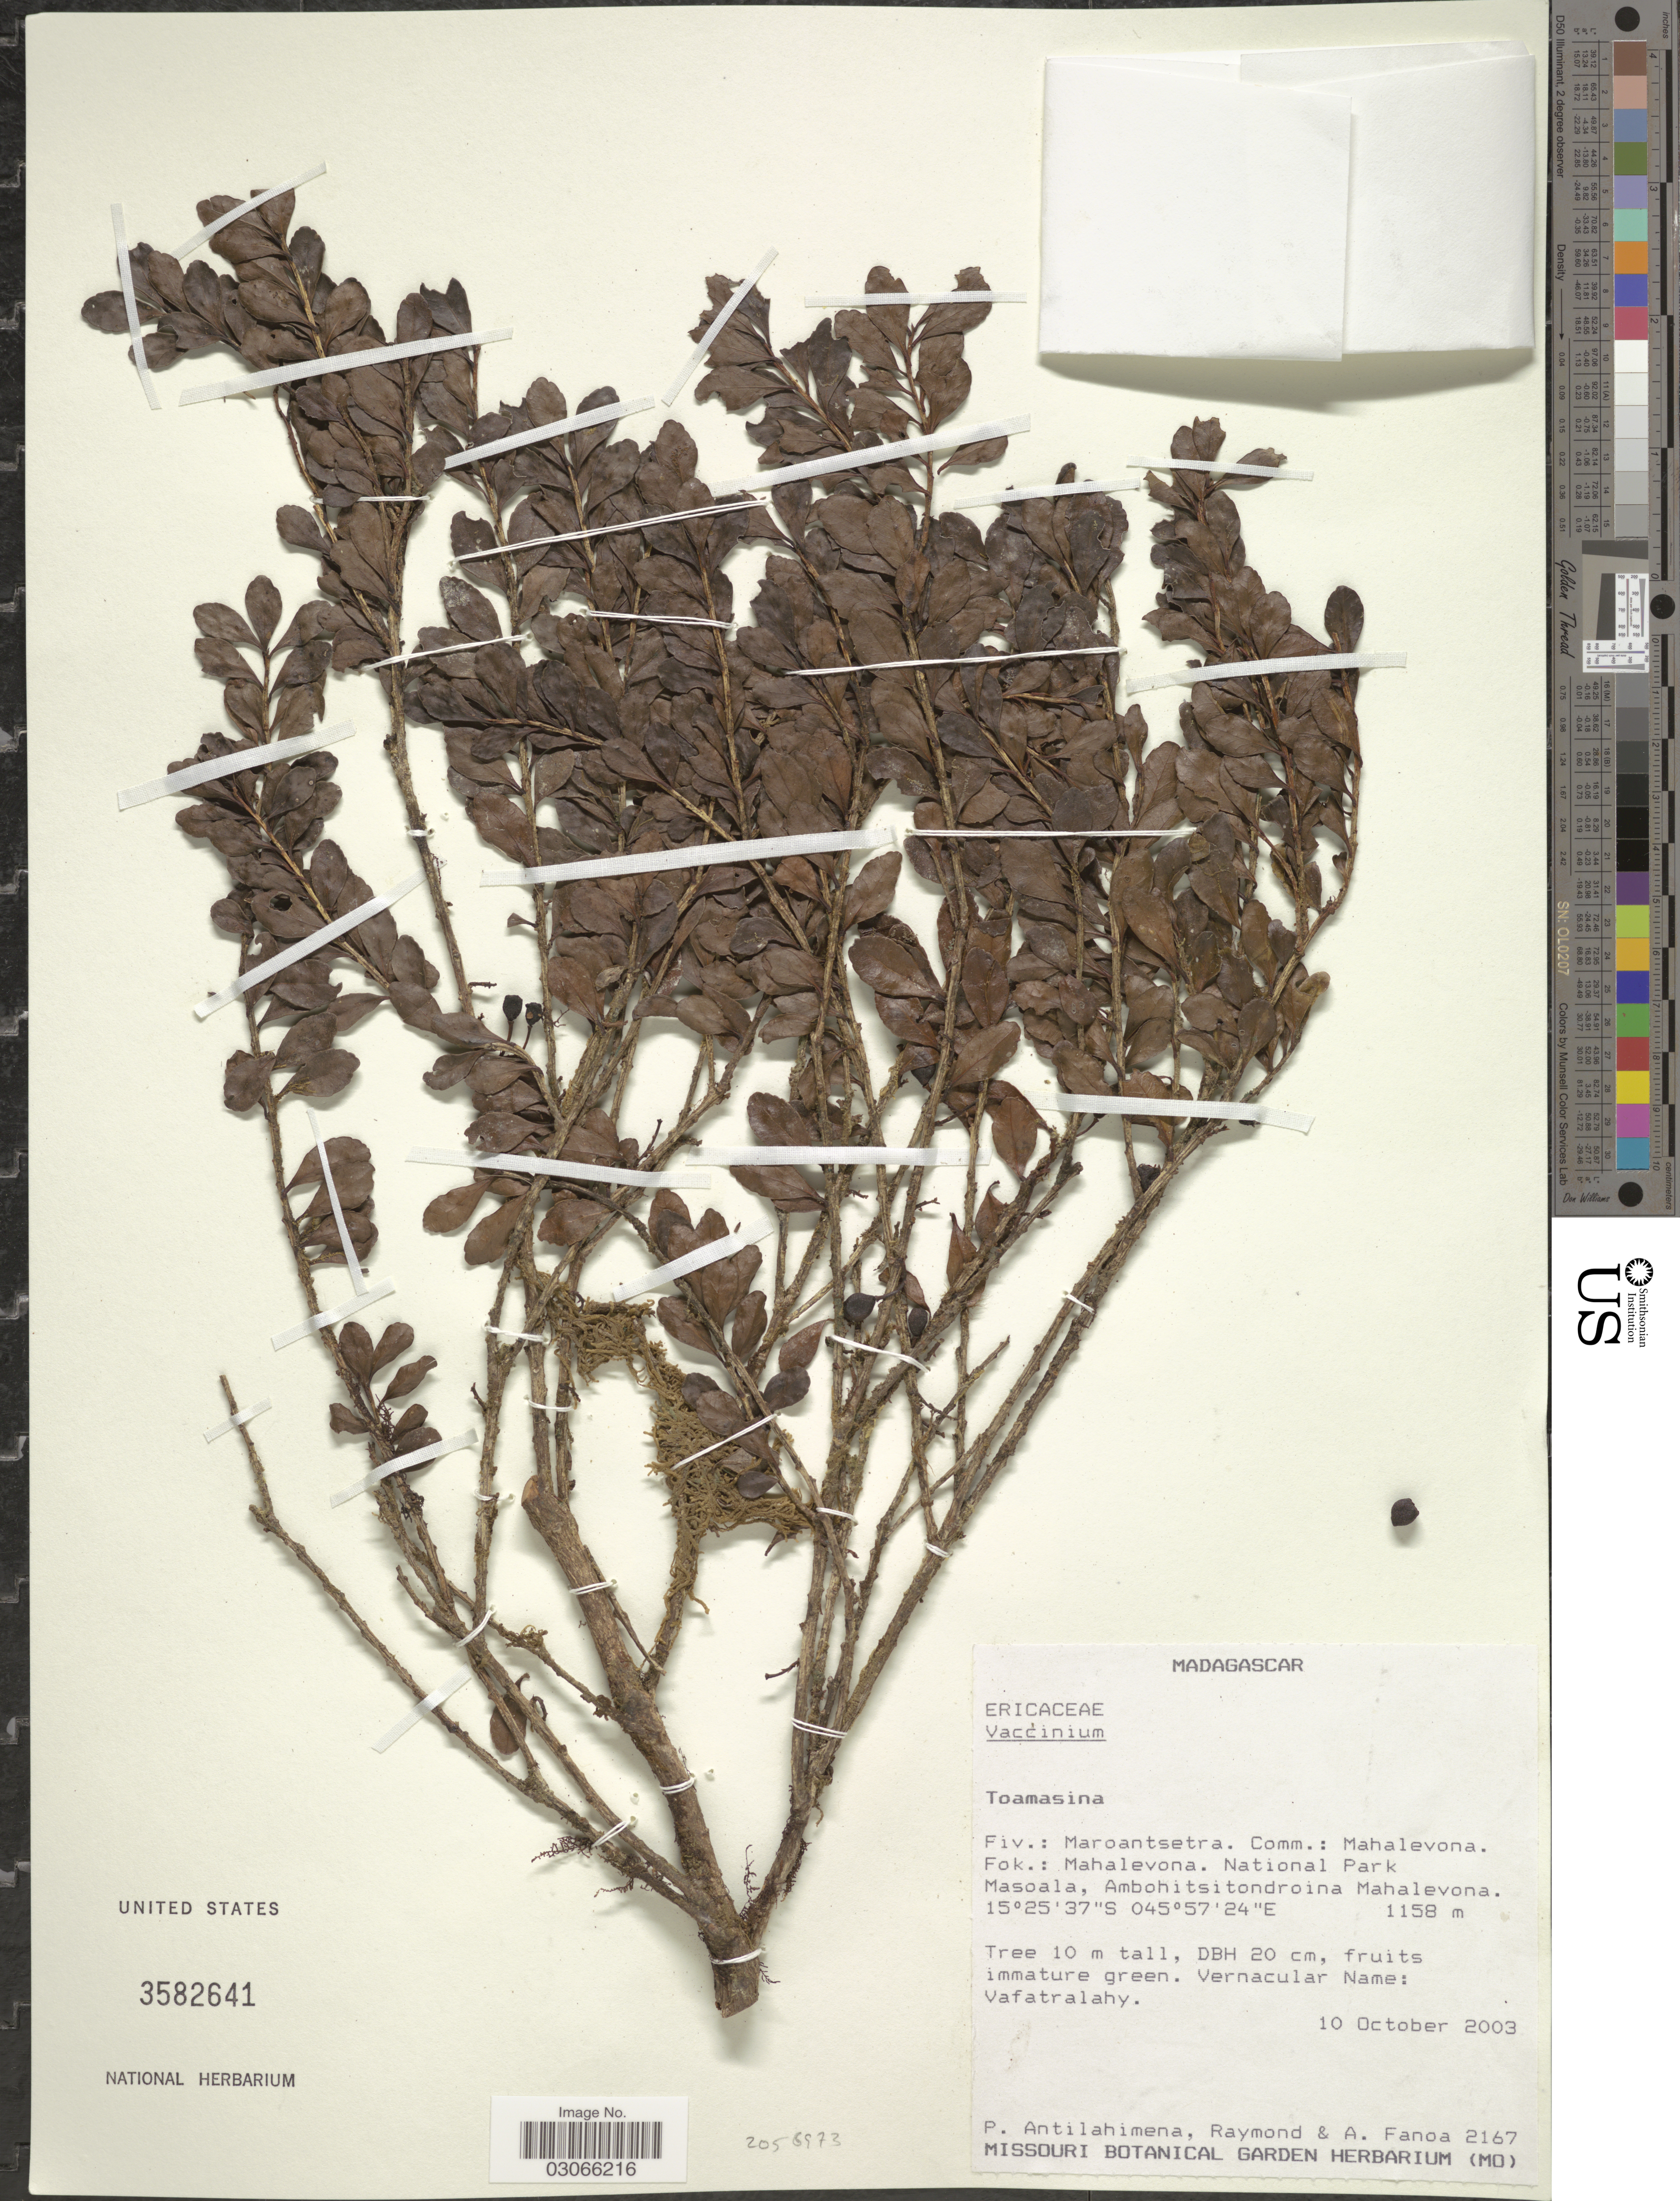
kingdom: Plantae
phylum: Tracheophyta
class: Magnoliopsida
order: Ericales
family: Ericaceae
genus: Vaccinium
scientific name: Vaccinium sp.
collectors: P. Antilahimena, Raymond & A. Fanoa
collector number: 2167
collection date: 2003-10-10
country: Madagascar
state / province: Analanjirofo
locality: Fiv.: Maroantsetra. Comm.: Mahalevona. Fok.: Mahalevona. National Park Masoala, Ambohitsitondroina Mahalevona.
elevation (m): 1158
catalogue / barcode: US 3582641